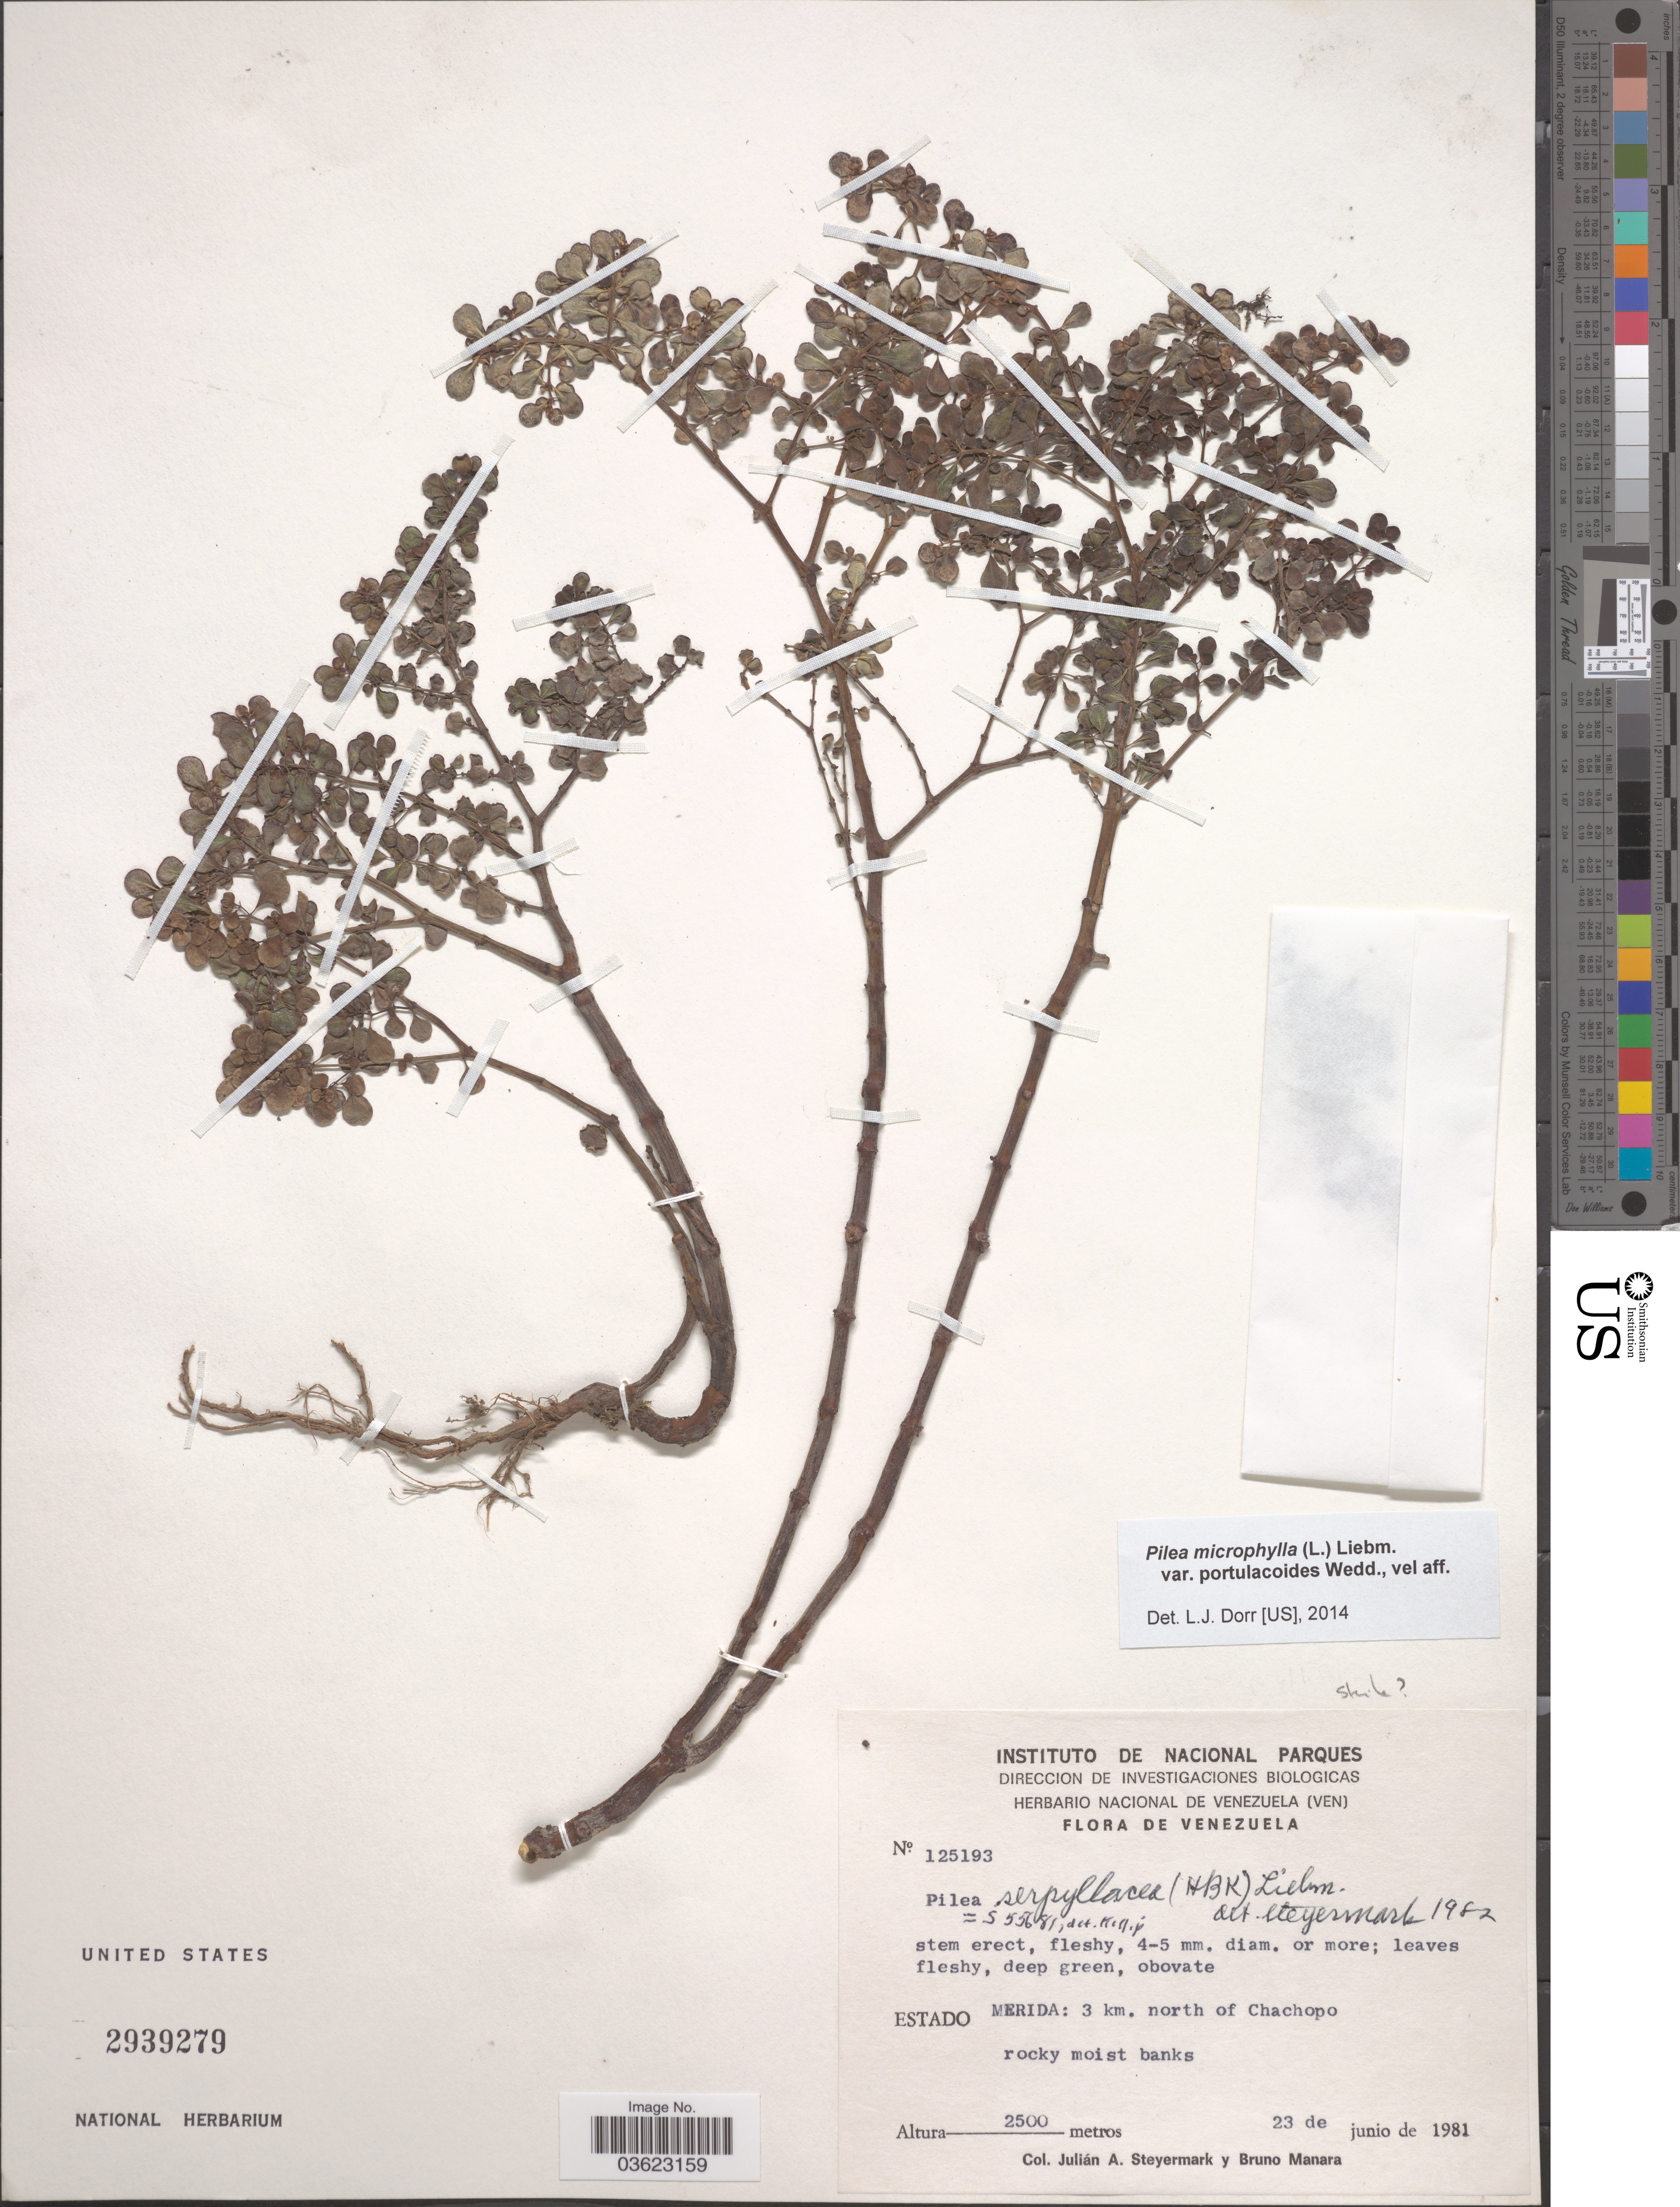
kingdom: Plantae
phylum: Tracheophyta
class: Magnoliopsida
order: Rosales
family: Urticaceae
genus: Pilea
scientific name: Pilea microphylla var. portulacoides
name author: Wedd.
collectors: J. Steyermark & B. Manara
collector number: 125193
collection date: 1981-06-23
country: Venezuela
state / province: Merida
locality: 3 km. north of Chachopo.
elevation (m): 2500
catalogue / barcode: US 2939279